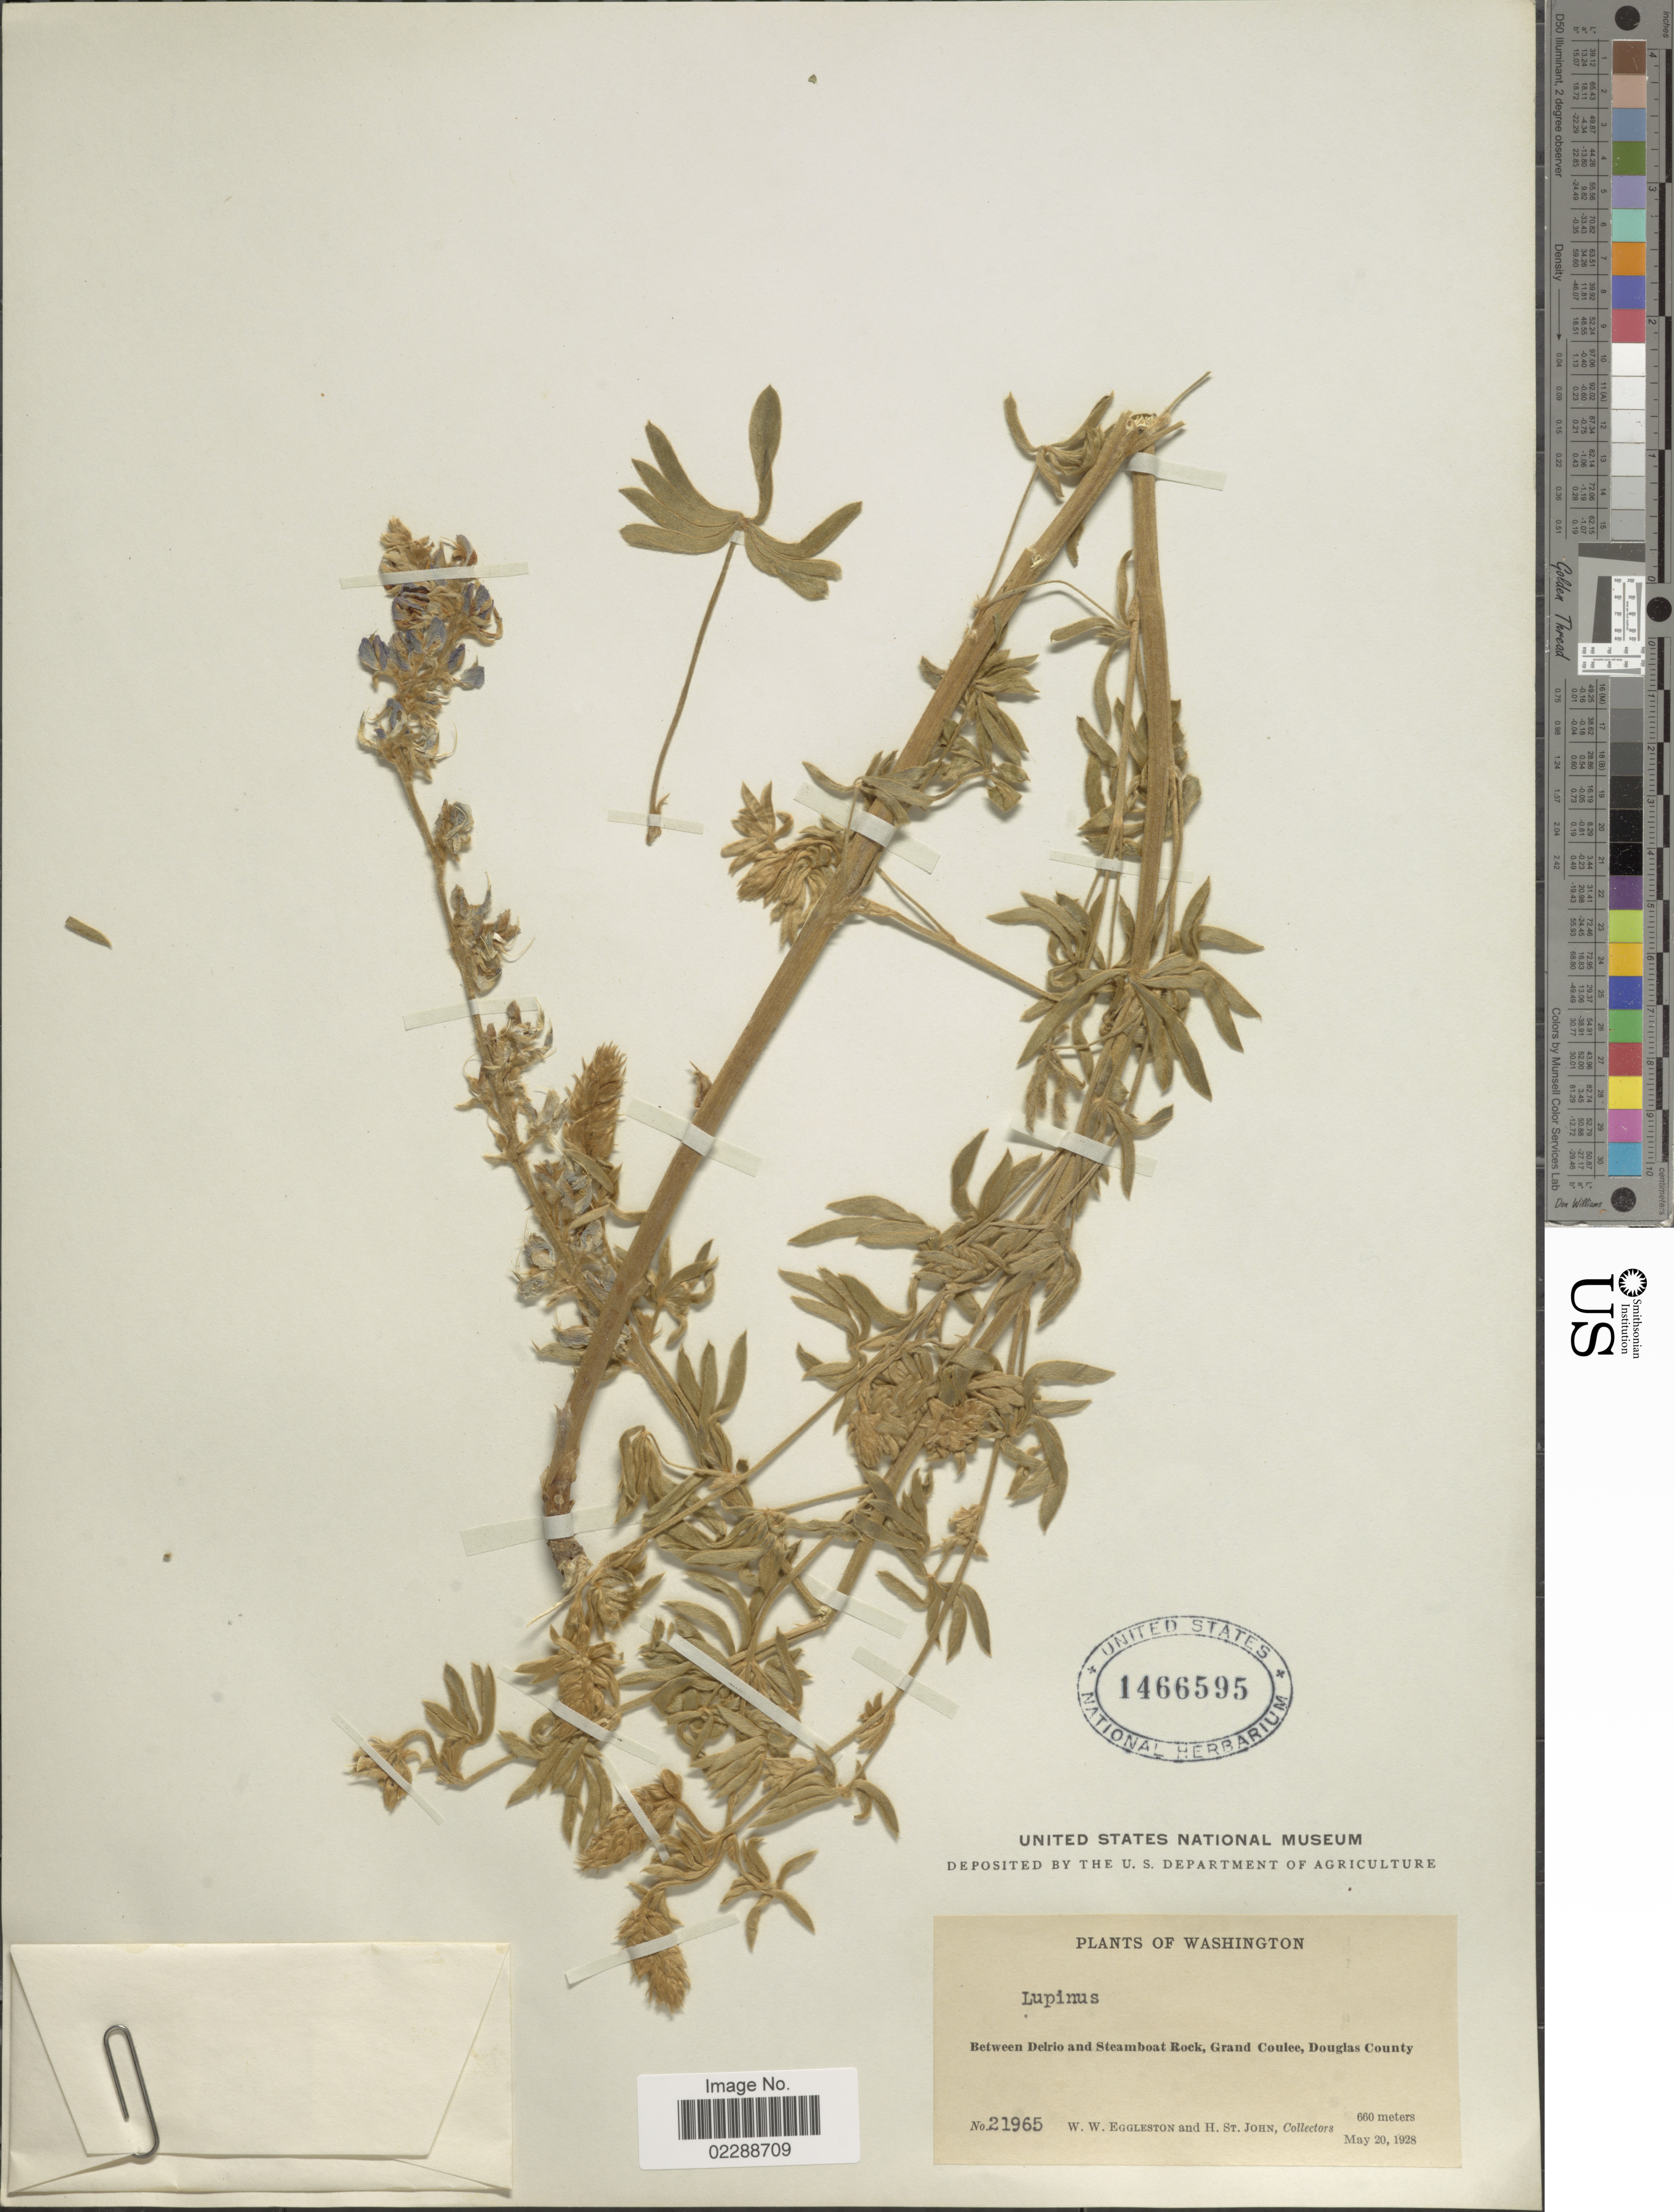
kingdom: Plantae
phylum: Tracheophyta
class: Magnoliopsida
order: Fabales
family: Fabaceae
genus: Lupinus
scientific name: Lupinus sp.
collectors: W. W. Eggleston & H. St. John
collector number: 21965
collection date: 1928-05-20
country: United States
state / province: Washington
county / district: Douglas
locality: Between Delrio and Steamboat Rock, Grand Coulee, Douglas County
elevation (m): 660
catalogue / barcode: US 1466595